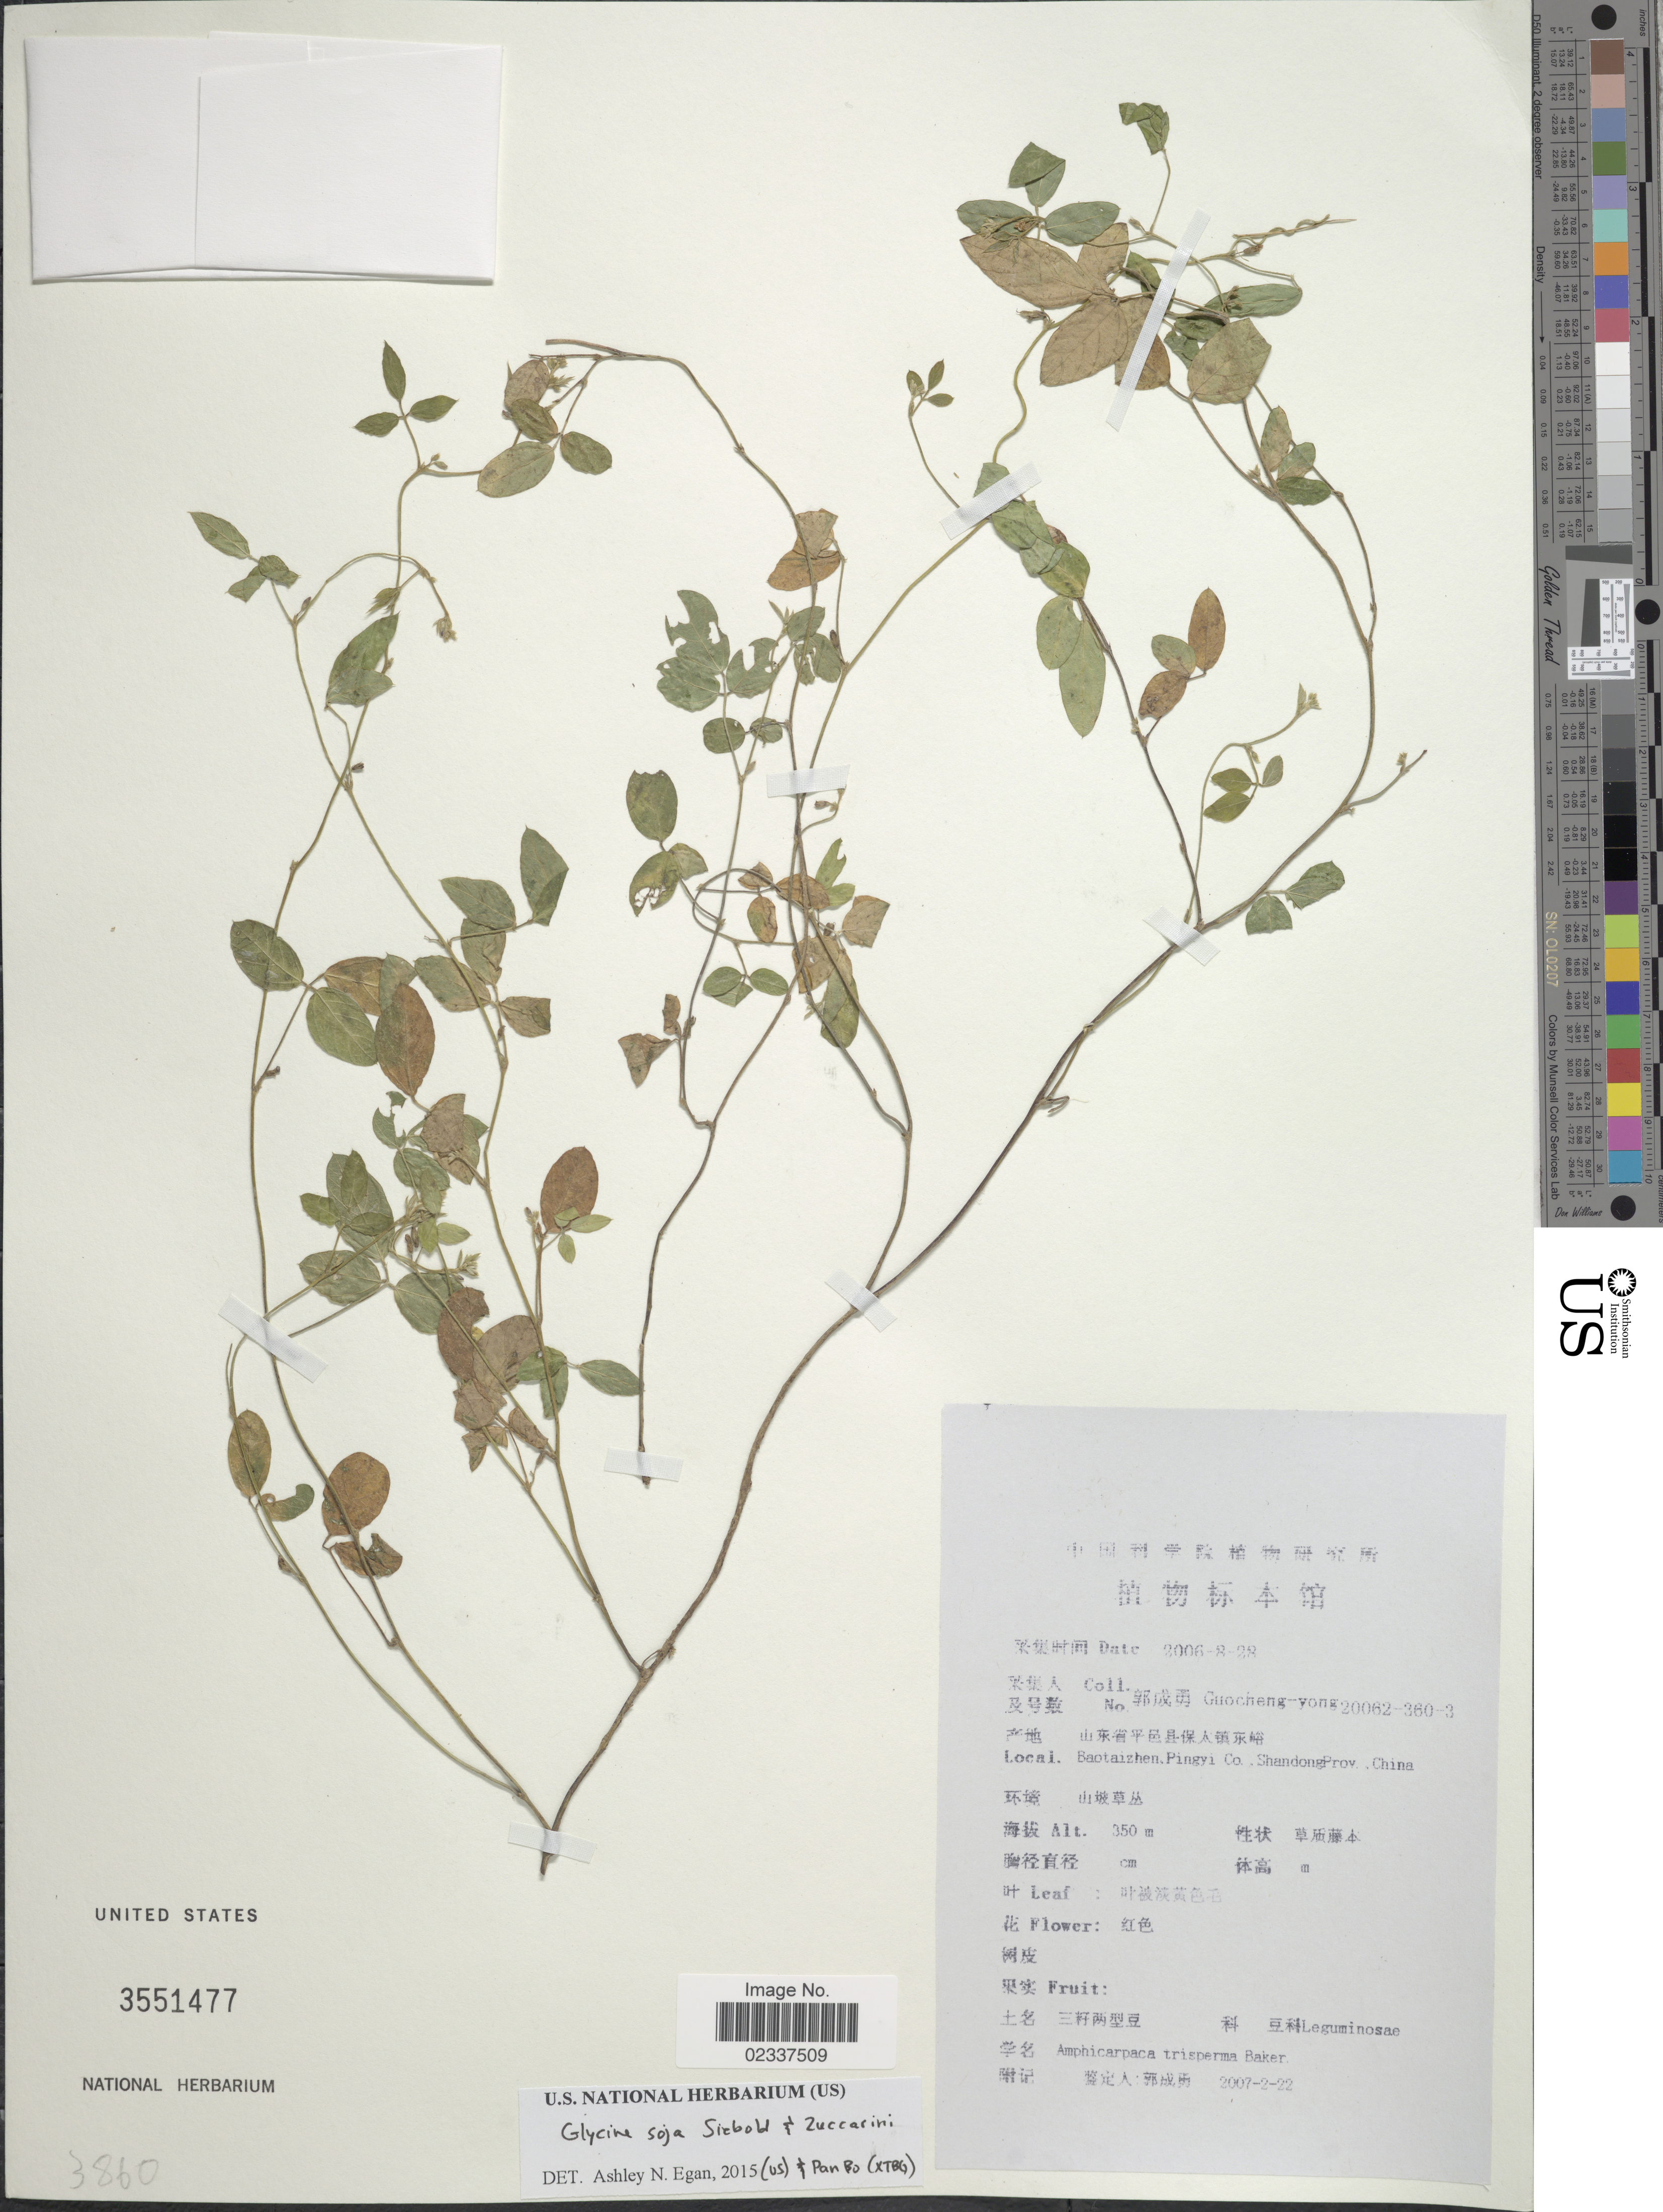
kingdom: Plantae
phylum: Tracheophyta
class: Magnoliopsida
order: Fabales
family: Fabaceae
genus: Glycine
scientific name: Glycine soja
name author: Siebold & Zucc.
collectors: Guo cheng-yong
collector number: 20062-360-3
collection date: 2006-08-28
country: China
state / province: Shandong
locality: Baotaizhen, Pingyi Co., Shandong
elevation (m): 350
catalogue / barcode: US 3551477